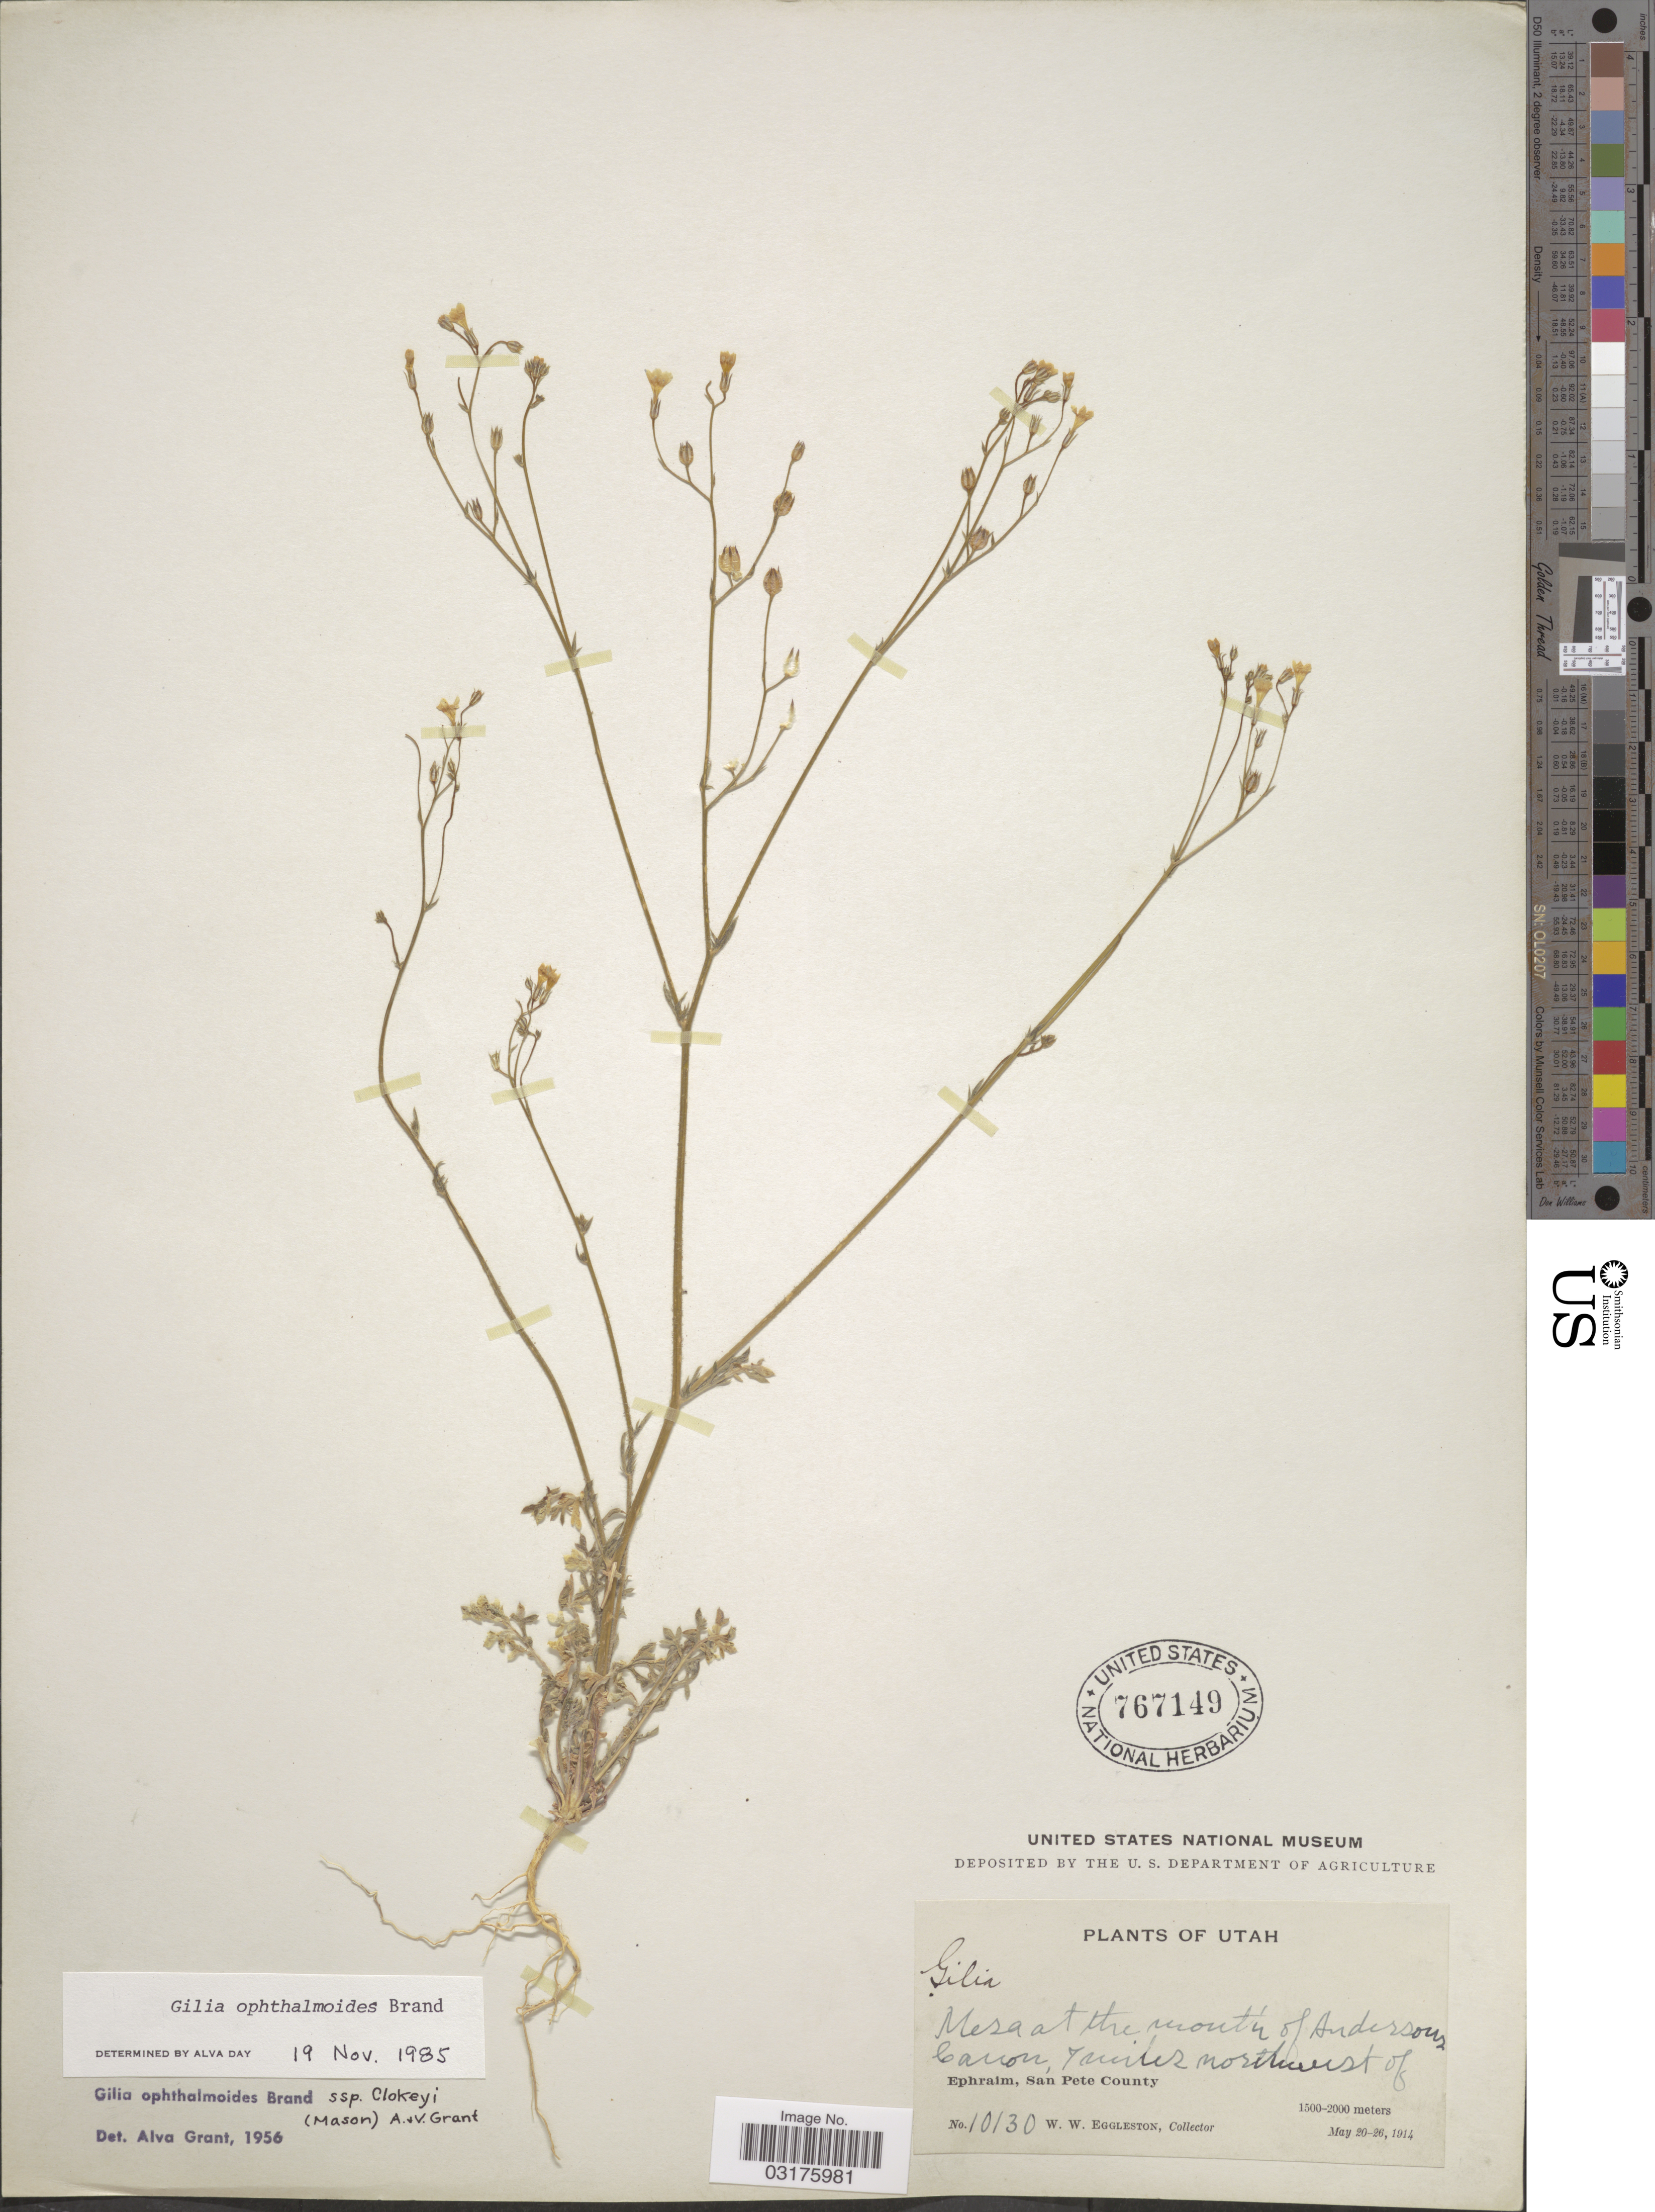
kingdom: Plantae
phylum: Tracheophyta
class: Magnoliopsida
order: Ericales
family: Polemoniaceae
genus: Gilia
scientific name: Gilia ophthalmoides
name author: Brand in Engl.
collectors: W. W. Eggleston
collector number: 10130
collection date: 1914-05-20/1914-05-26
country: United States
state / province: Utah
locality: Mesa at the south of Andersons Canon, 7 miles northwest of Ephraim, San Pete County.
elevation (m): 1500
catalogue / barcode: US 767149